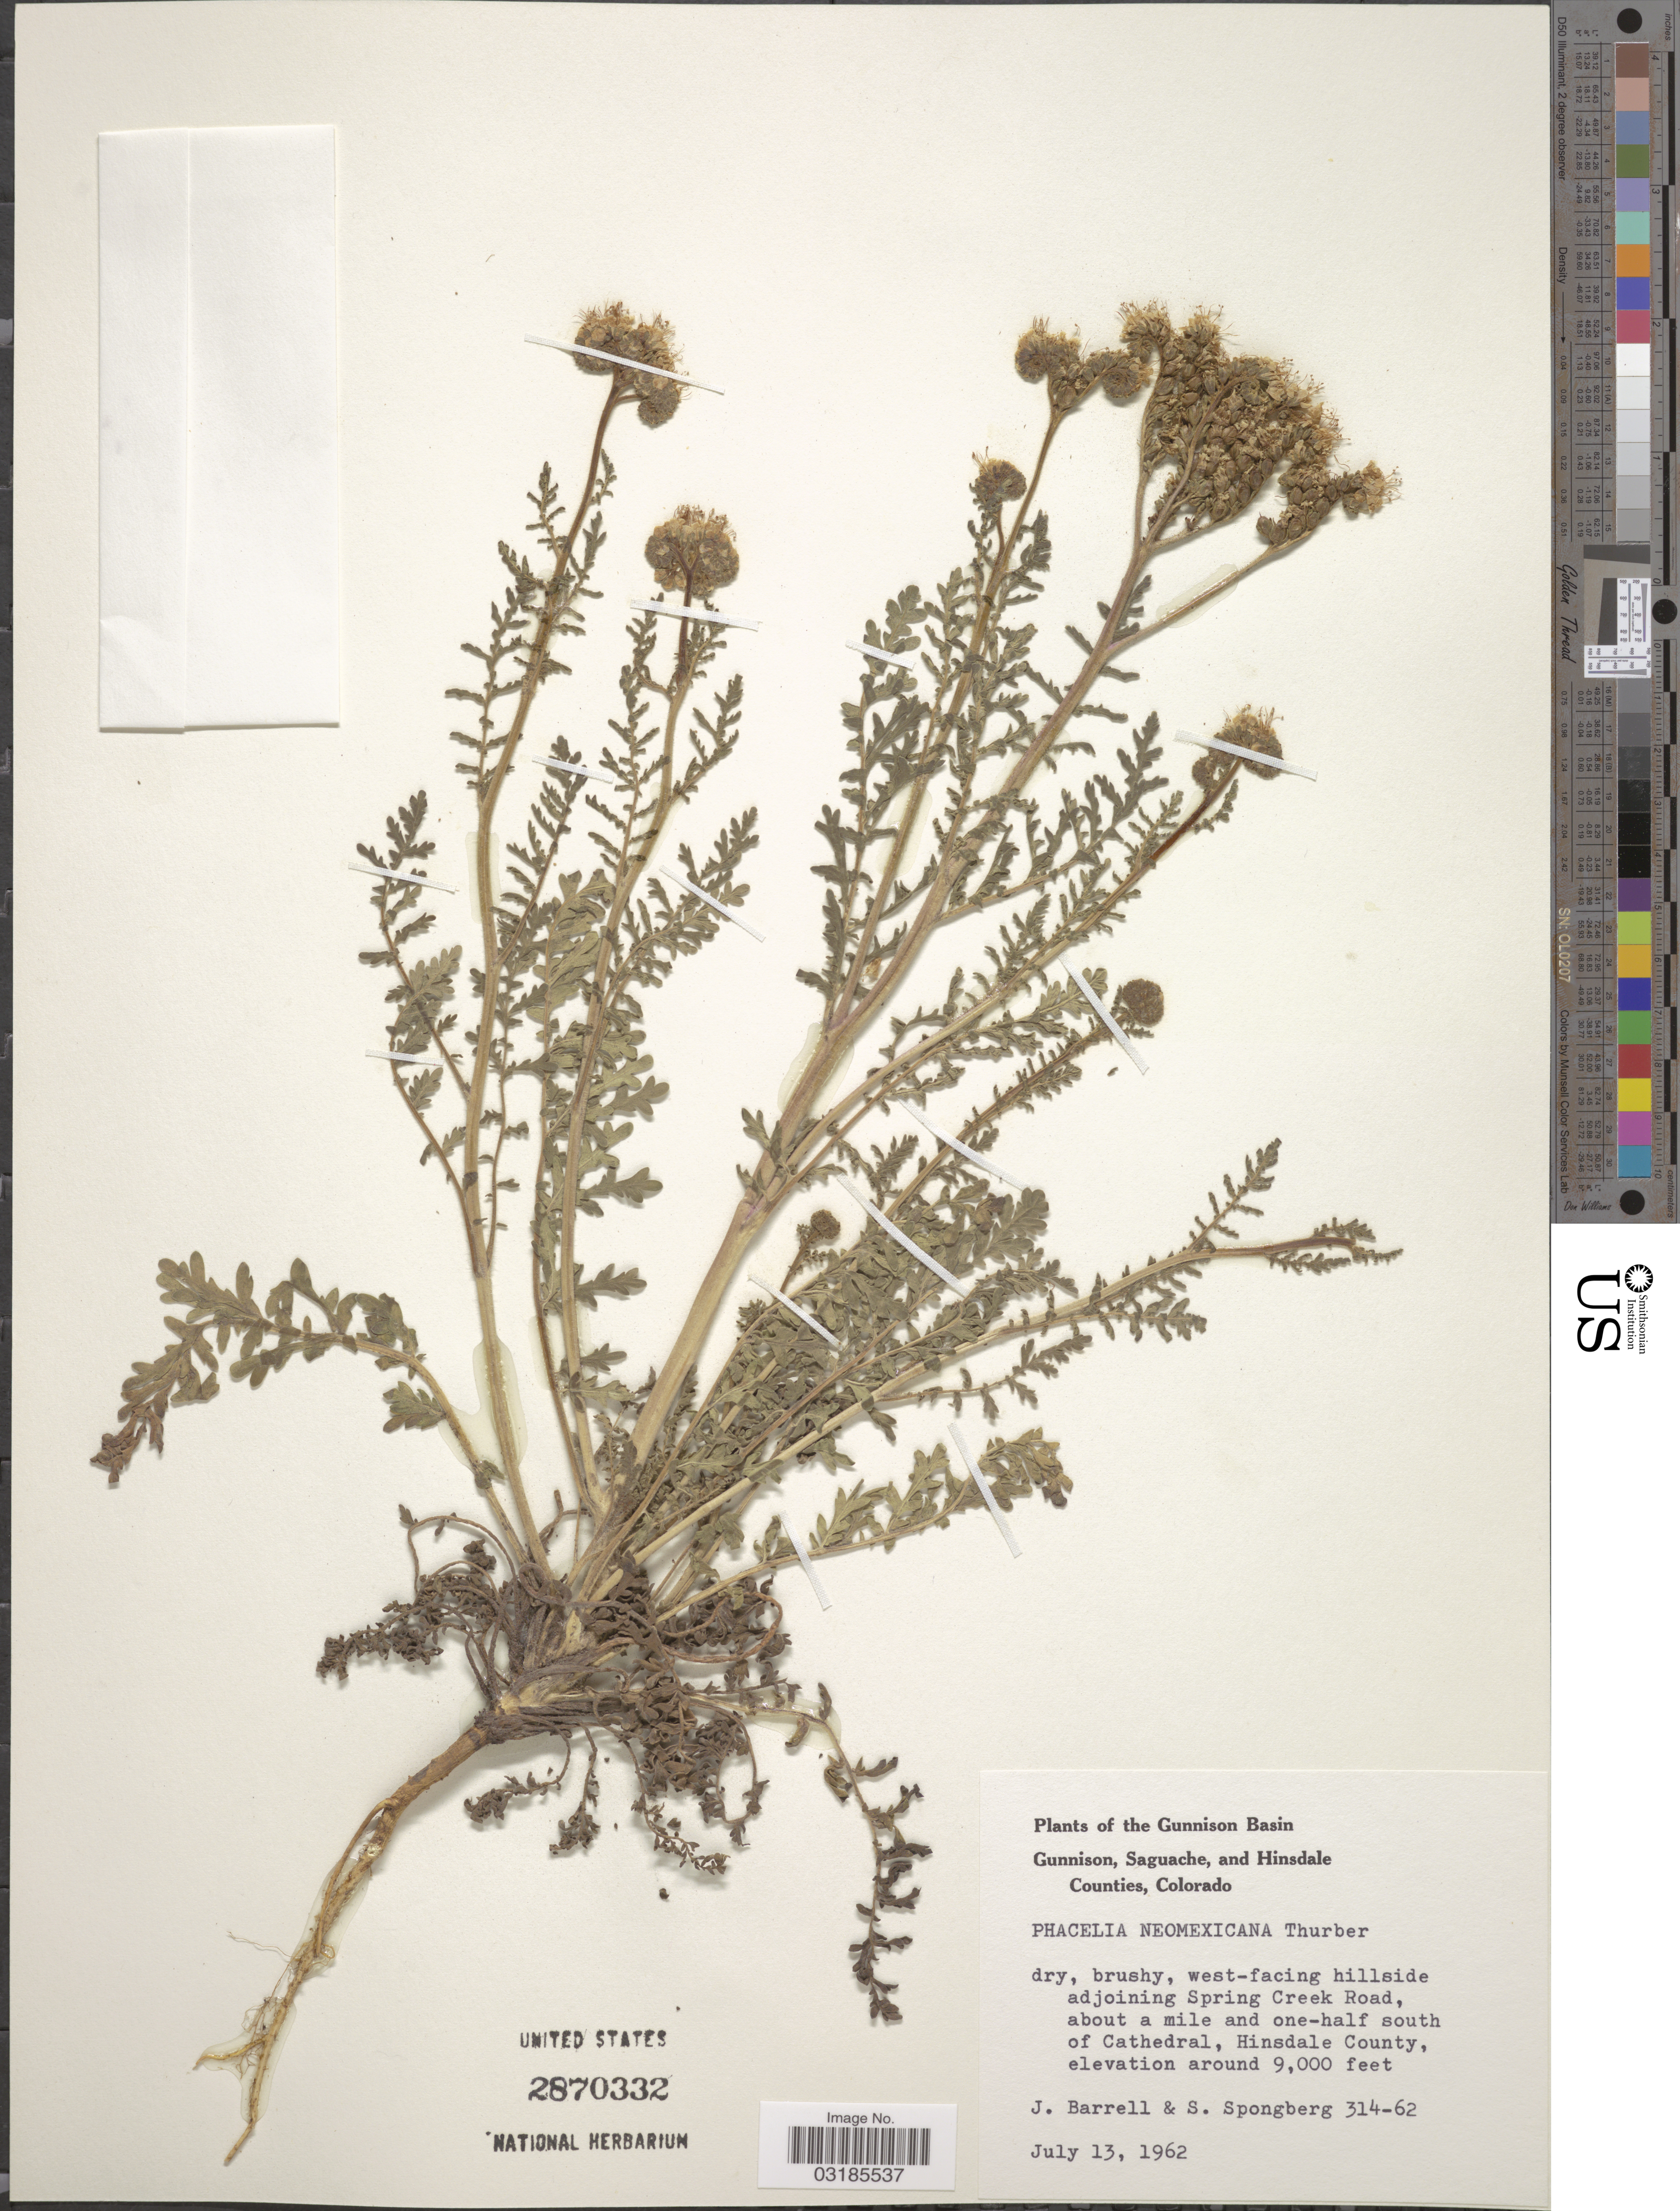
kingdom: Plantae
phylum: Tracheophyta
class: Magnoliopsida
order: Boraginales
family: Hydrophyllaceae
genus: Phacelia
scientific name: Phacelia neomexicana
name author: Thurb. ex Torr.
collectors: J. Barrell & S. A.Spongberg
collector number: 314-62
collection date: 1962-07-13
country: United States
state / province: Colorado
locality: The Gunnison Basin, Gunnison, Saguache, and Hinsdale Counties, west-facing hillside adjoining Spring Creek Road, about a mile and one-half south of Cathedral, Hinsdale County.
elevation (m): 2743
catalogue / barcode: US 2870332